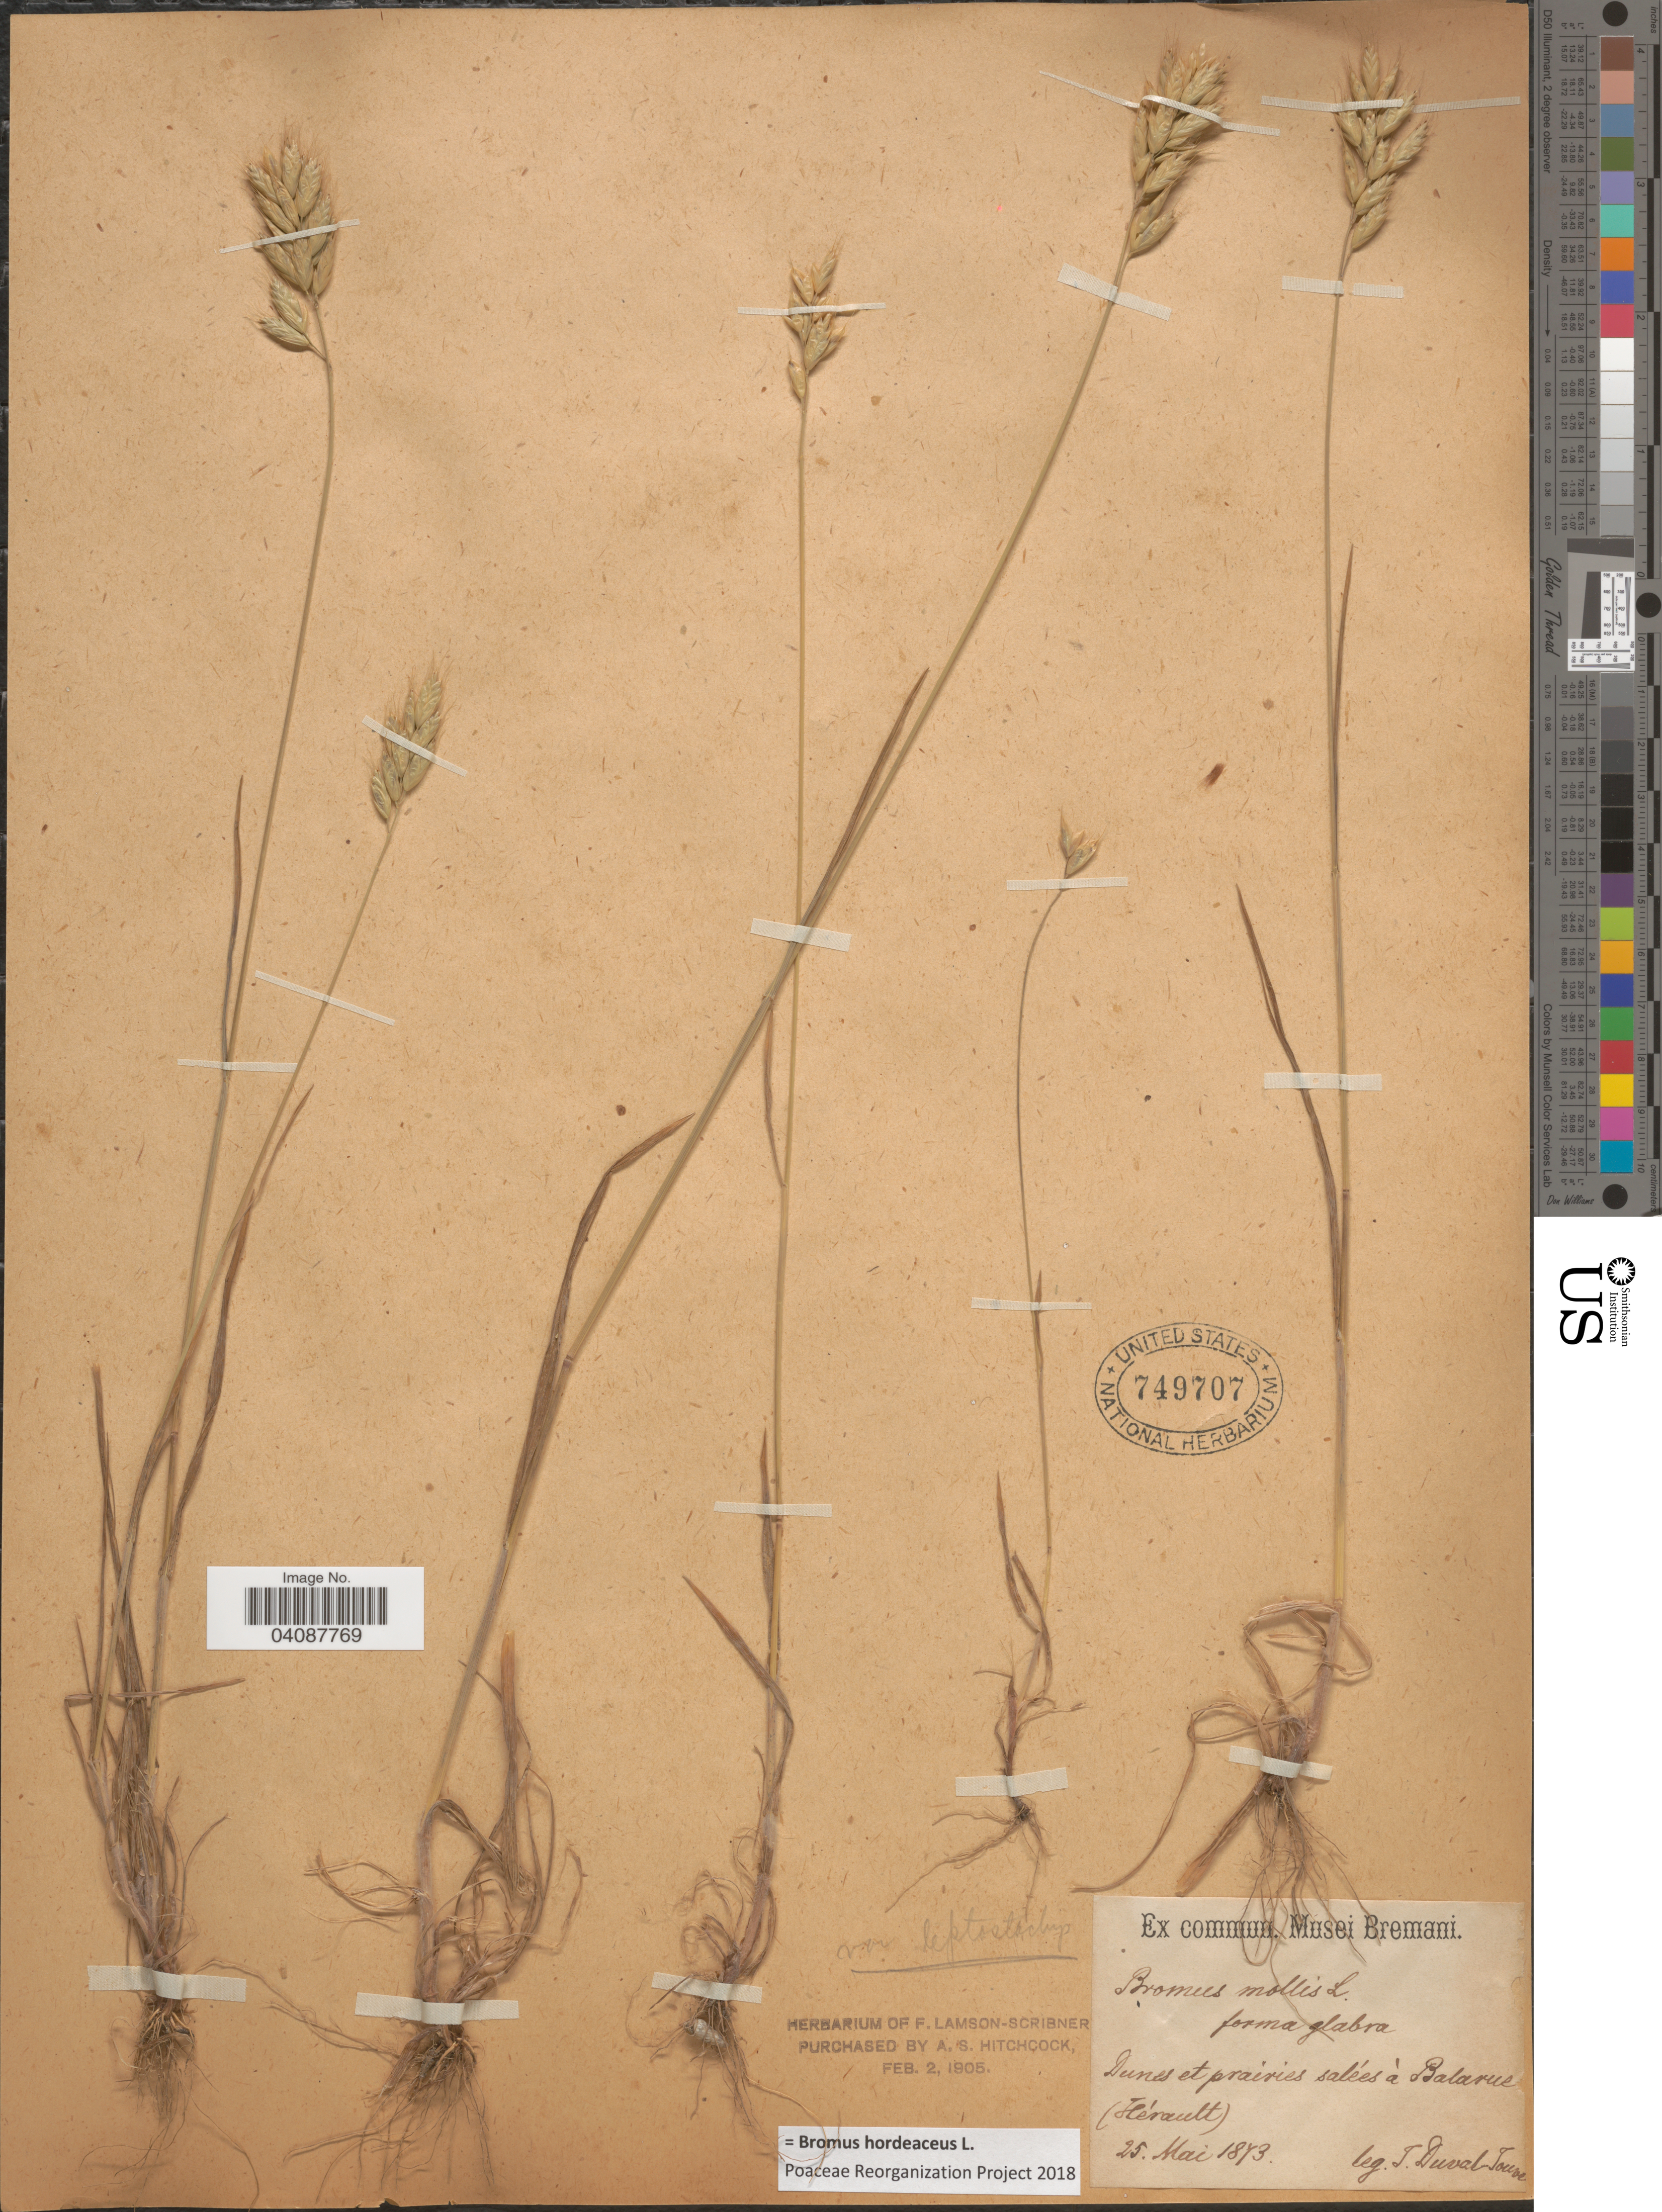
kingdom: Plantae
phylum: Tracheophyta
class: Liliopsida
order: Poales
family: Poaceae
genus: Bromus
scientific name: Bromus hordeaceus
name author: L.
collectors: J. Duval-Jouve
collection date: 1873-05-25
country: France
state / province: Occitanie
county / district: Hérault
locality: Dunes et prairies salées à Balarus (Hérault).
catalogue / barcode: US 749707